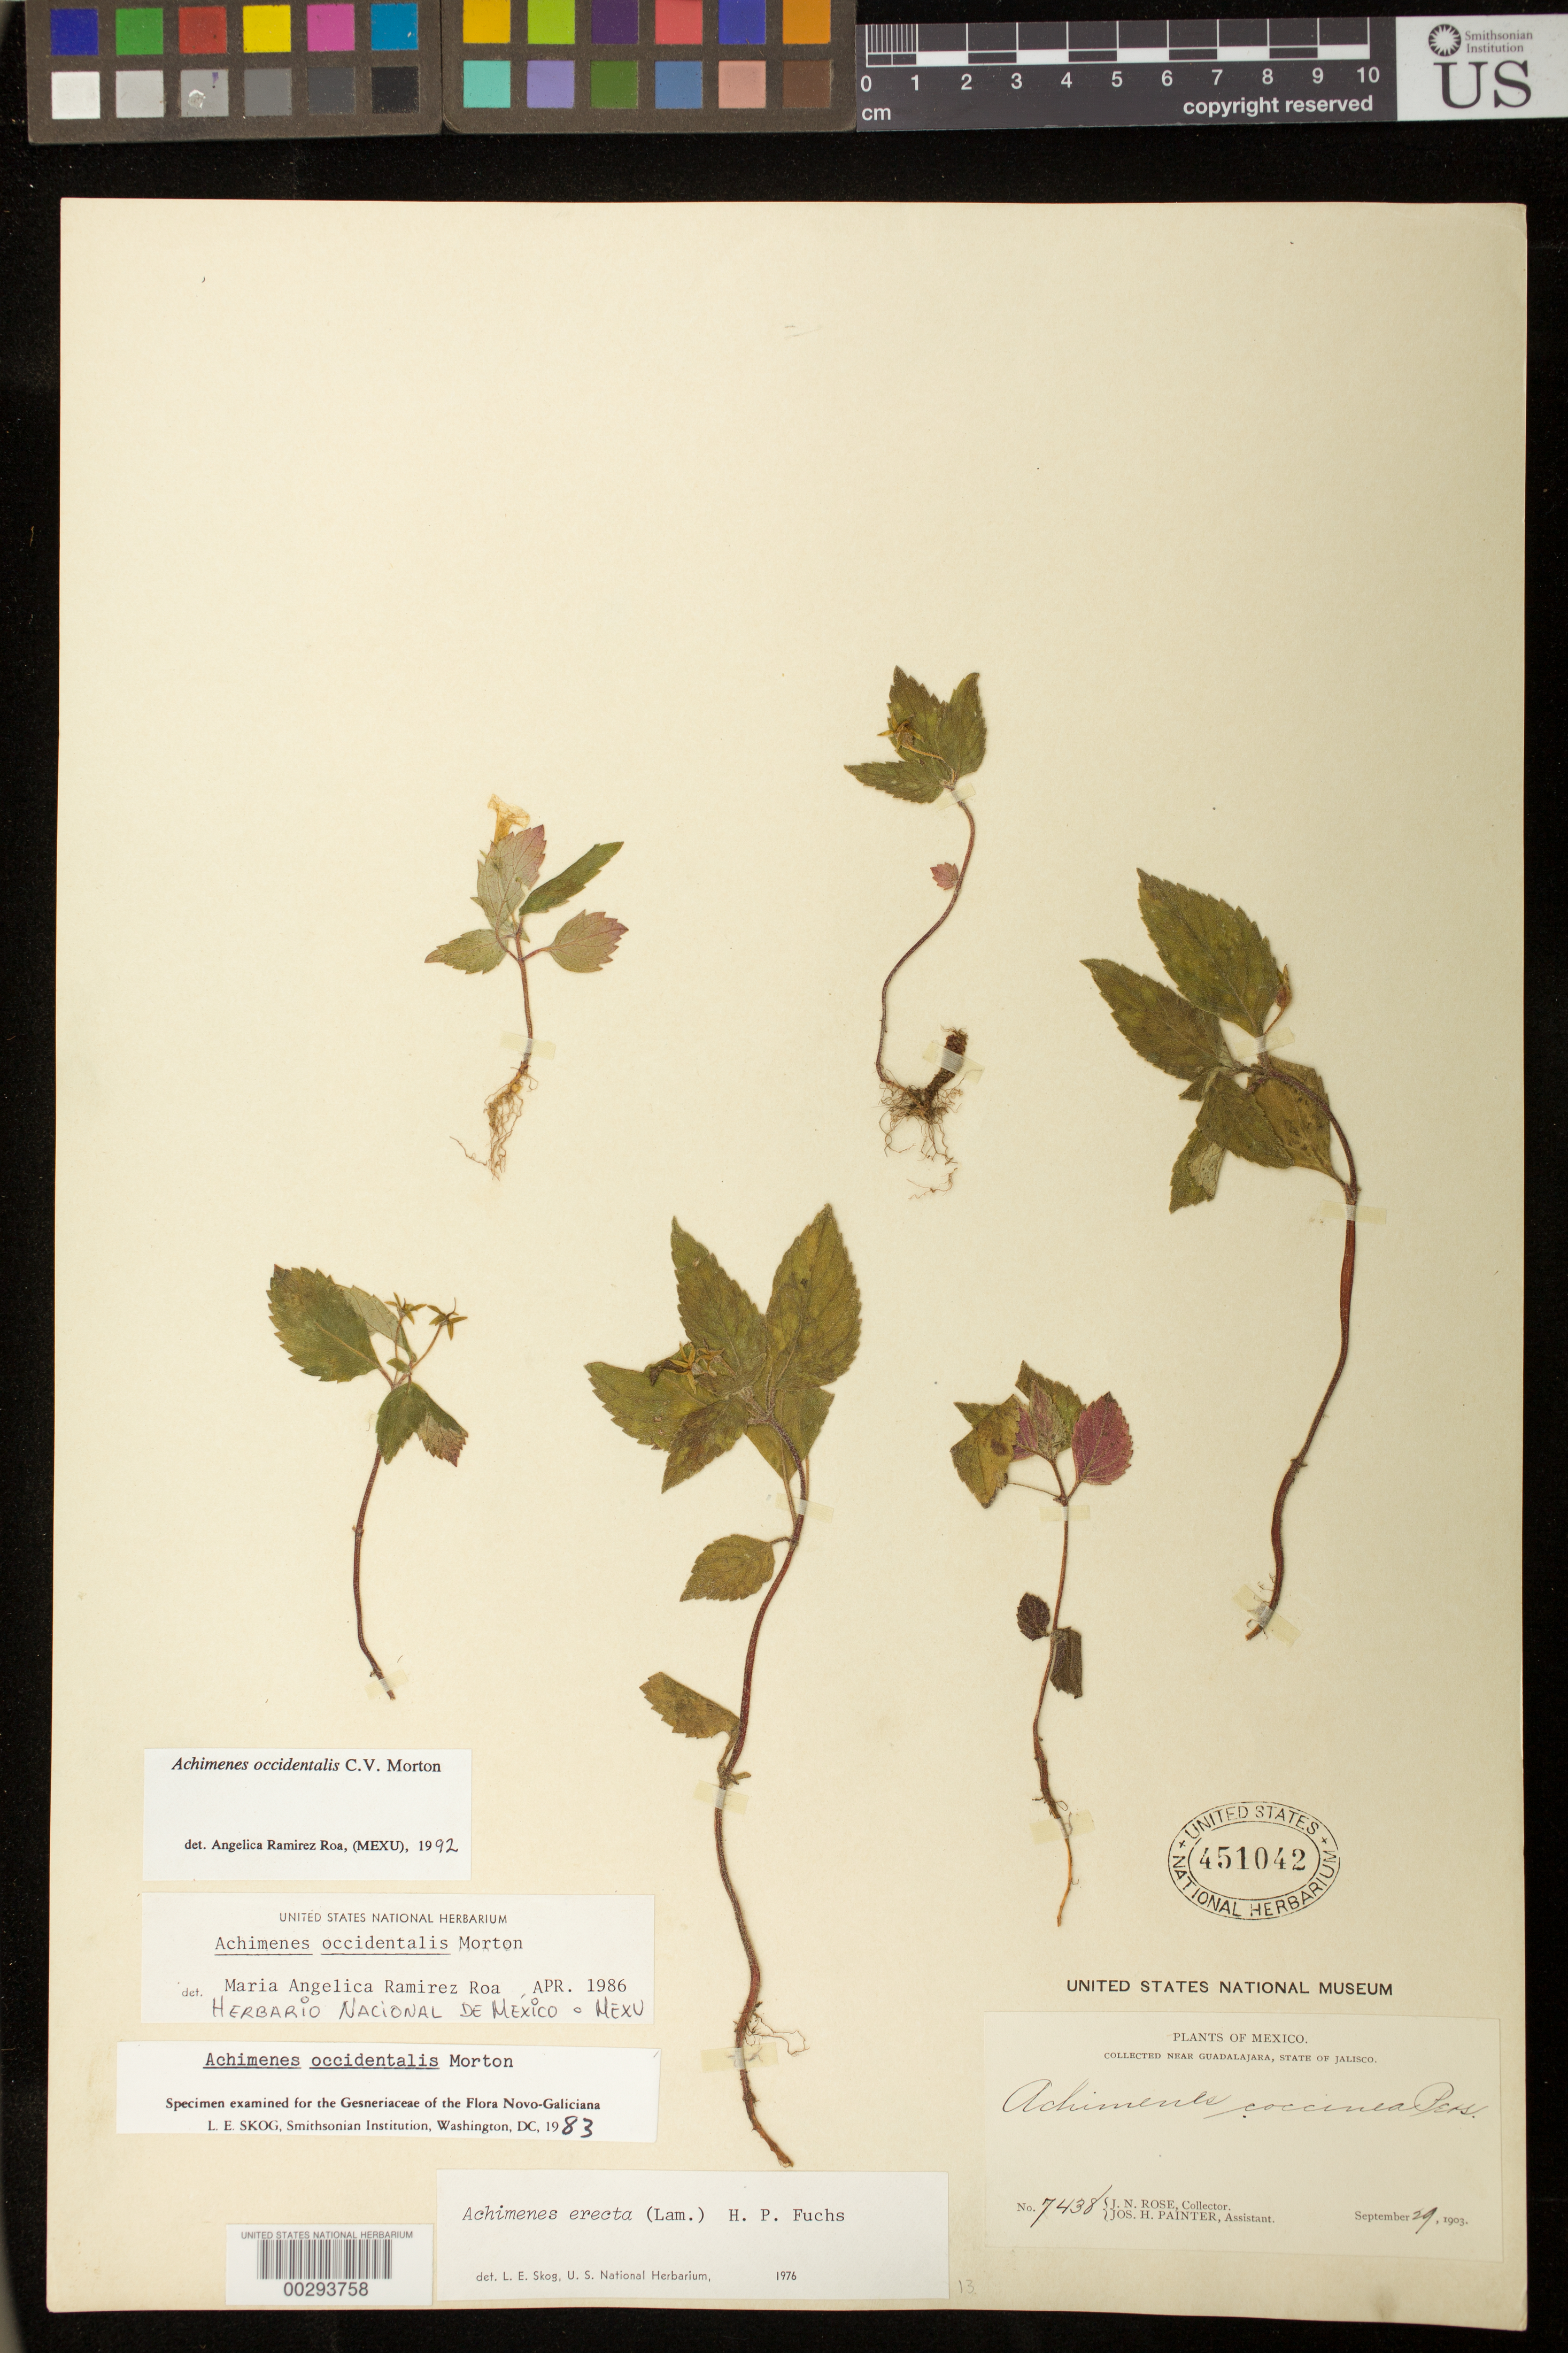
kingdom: Plantae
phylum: Tracheophyta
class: Magnoliopsida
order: Lamiales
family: Gesneriaceae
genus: Achimenes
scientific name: Achimenes occidentalis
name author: C.V. Morton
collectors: J. N. Rose & J. H. Painter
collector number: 7438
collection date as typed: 29 Sep 1903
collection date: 1903-09-29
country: Mexico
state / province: Jalisco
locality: Near Guadalajara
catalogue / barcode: US 451042